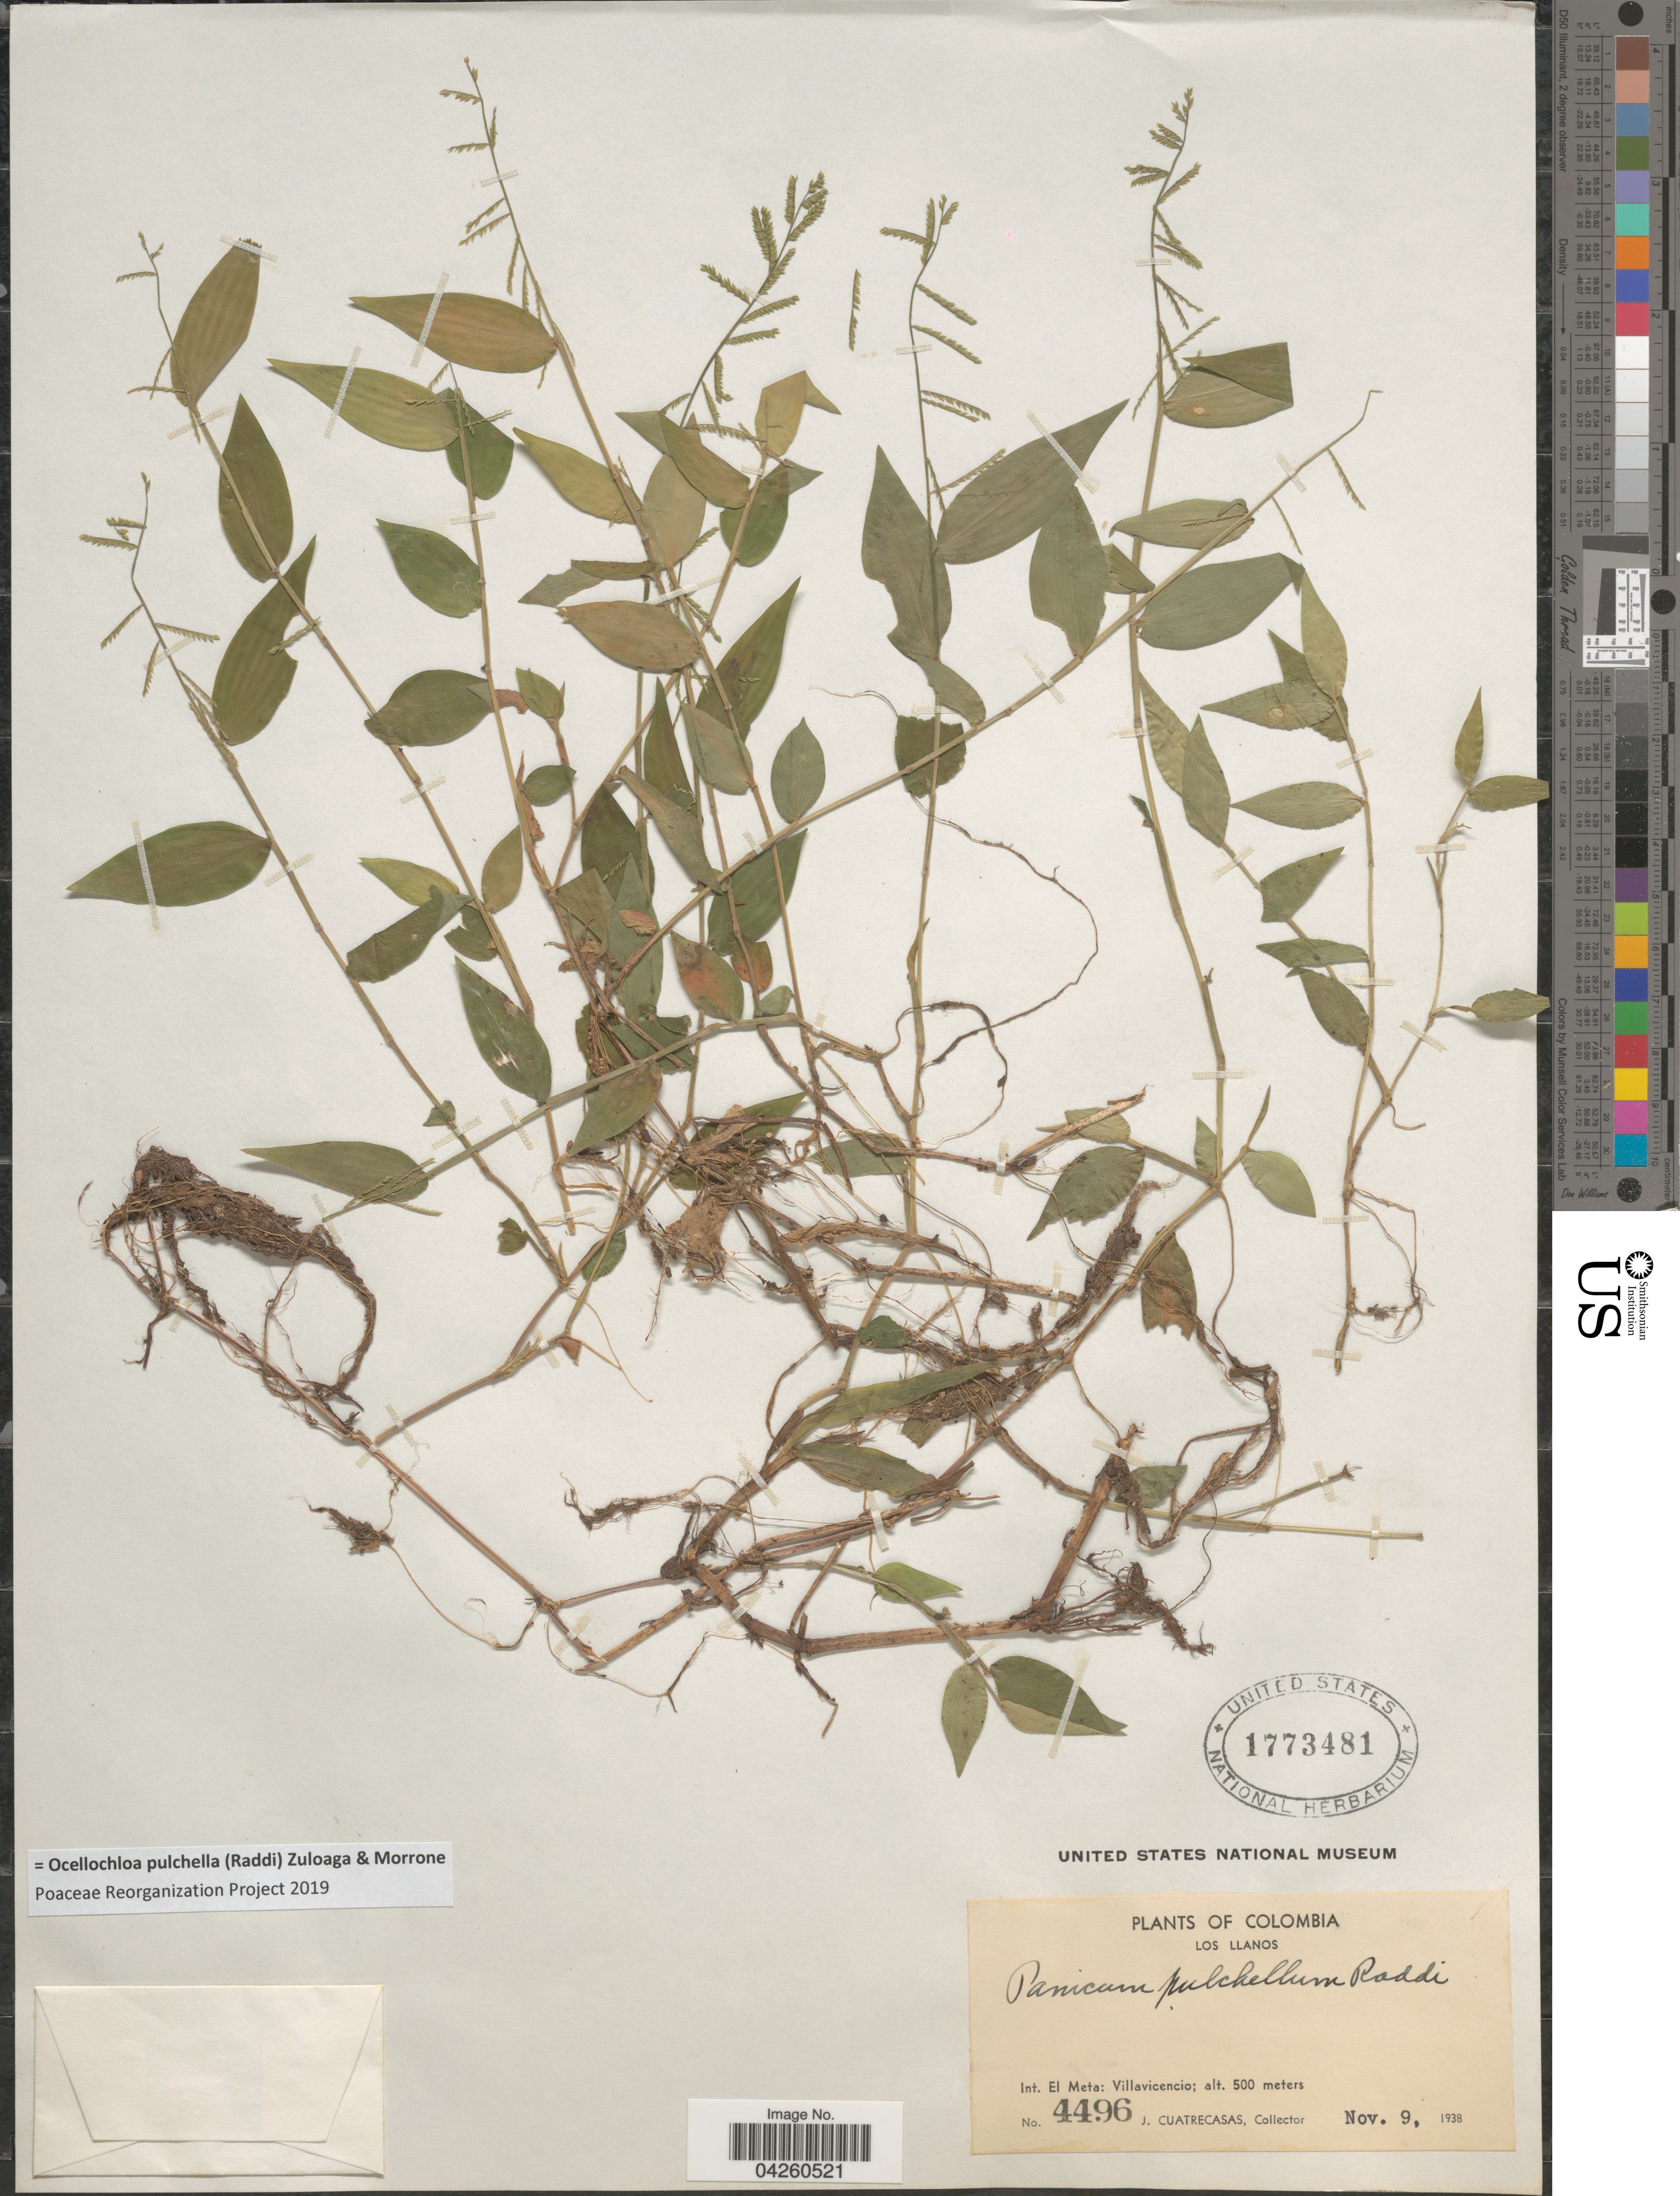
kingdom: Plantae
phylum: Tracheophyta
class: Liliopsida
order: Poales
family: Poaceae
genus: Ocellochloa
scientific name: Ocellochloa pulchella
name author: (Raddi) Zuloaga & Morrone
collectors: J. Cuatrecasas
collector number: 4496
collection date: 1938-11-09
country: Colombia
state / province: Meta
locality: Los Llanos. Int. El Meta: Villavicencio.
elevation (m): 500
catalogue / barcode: US 1773481